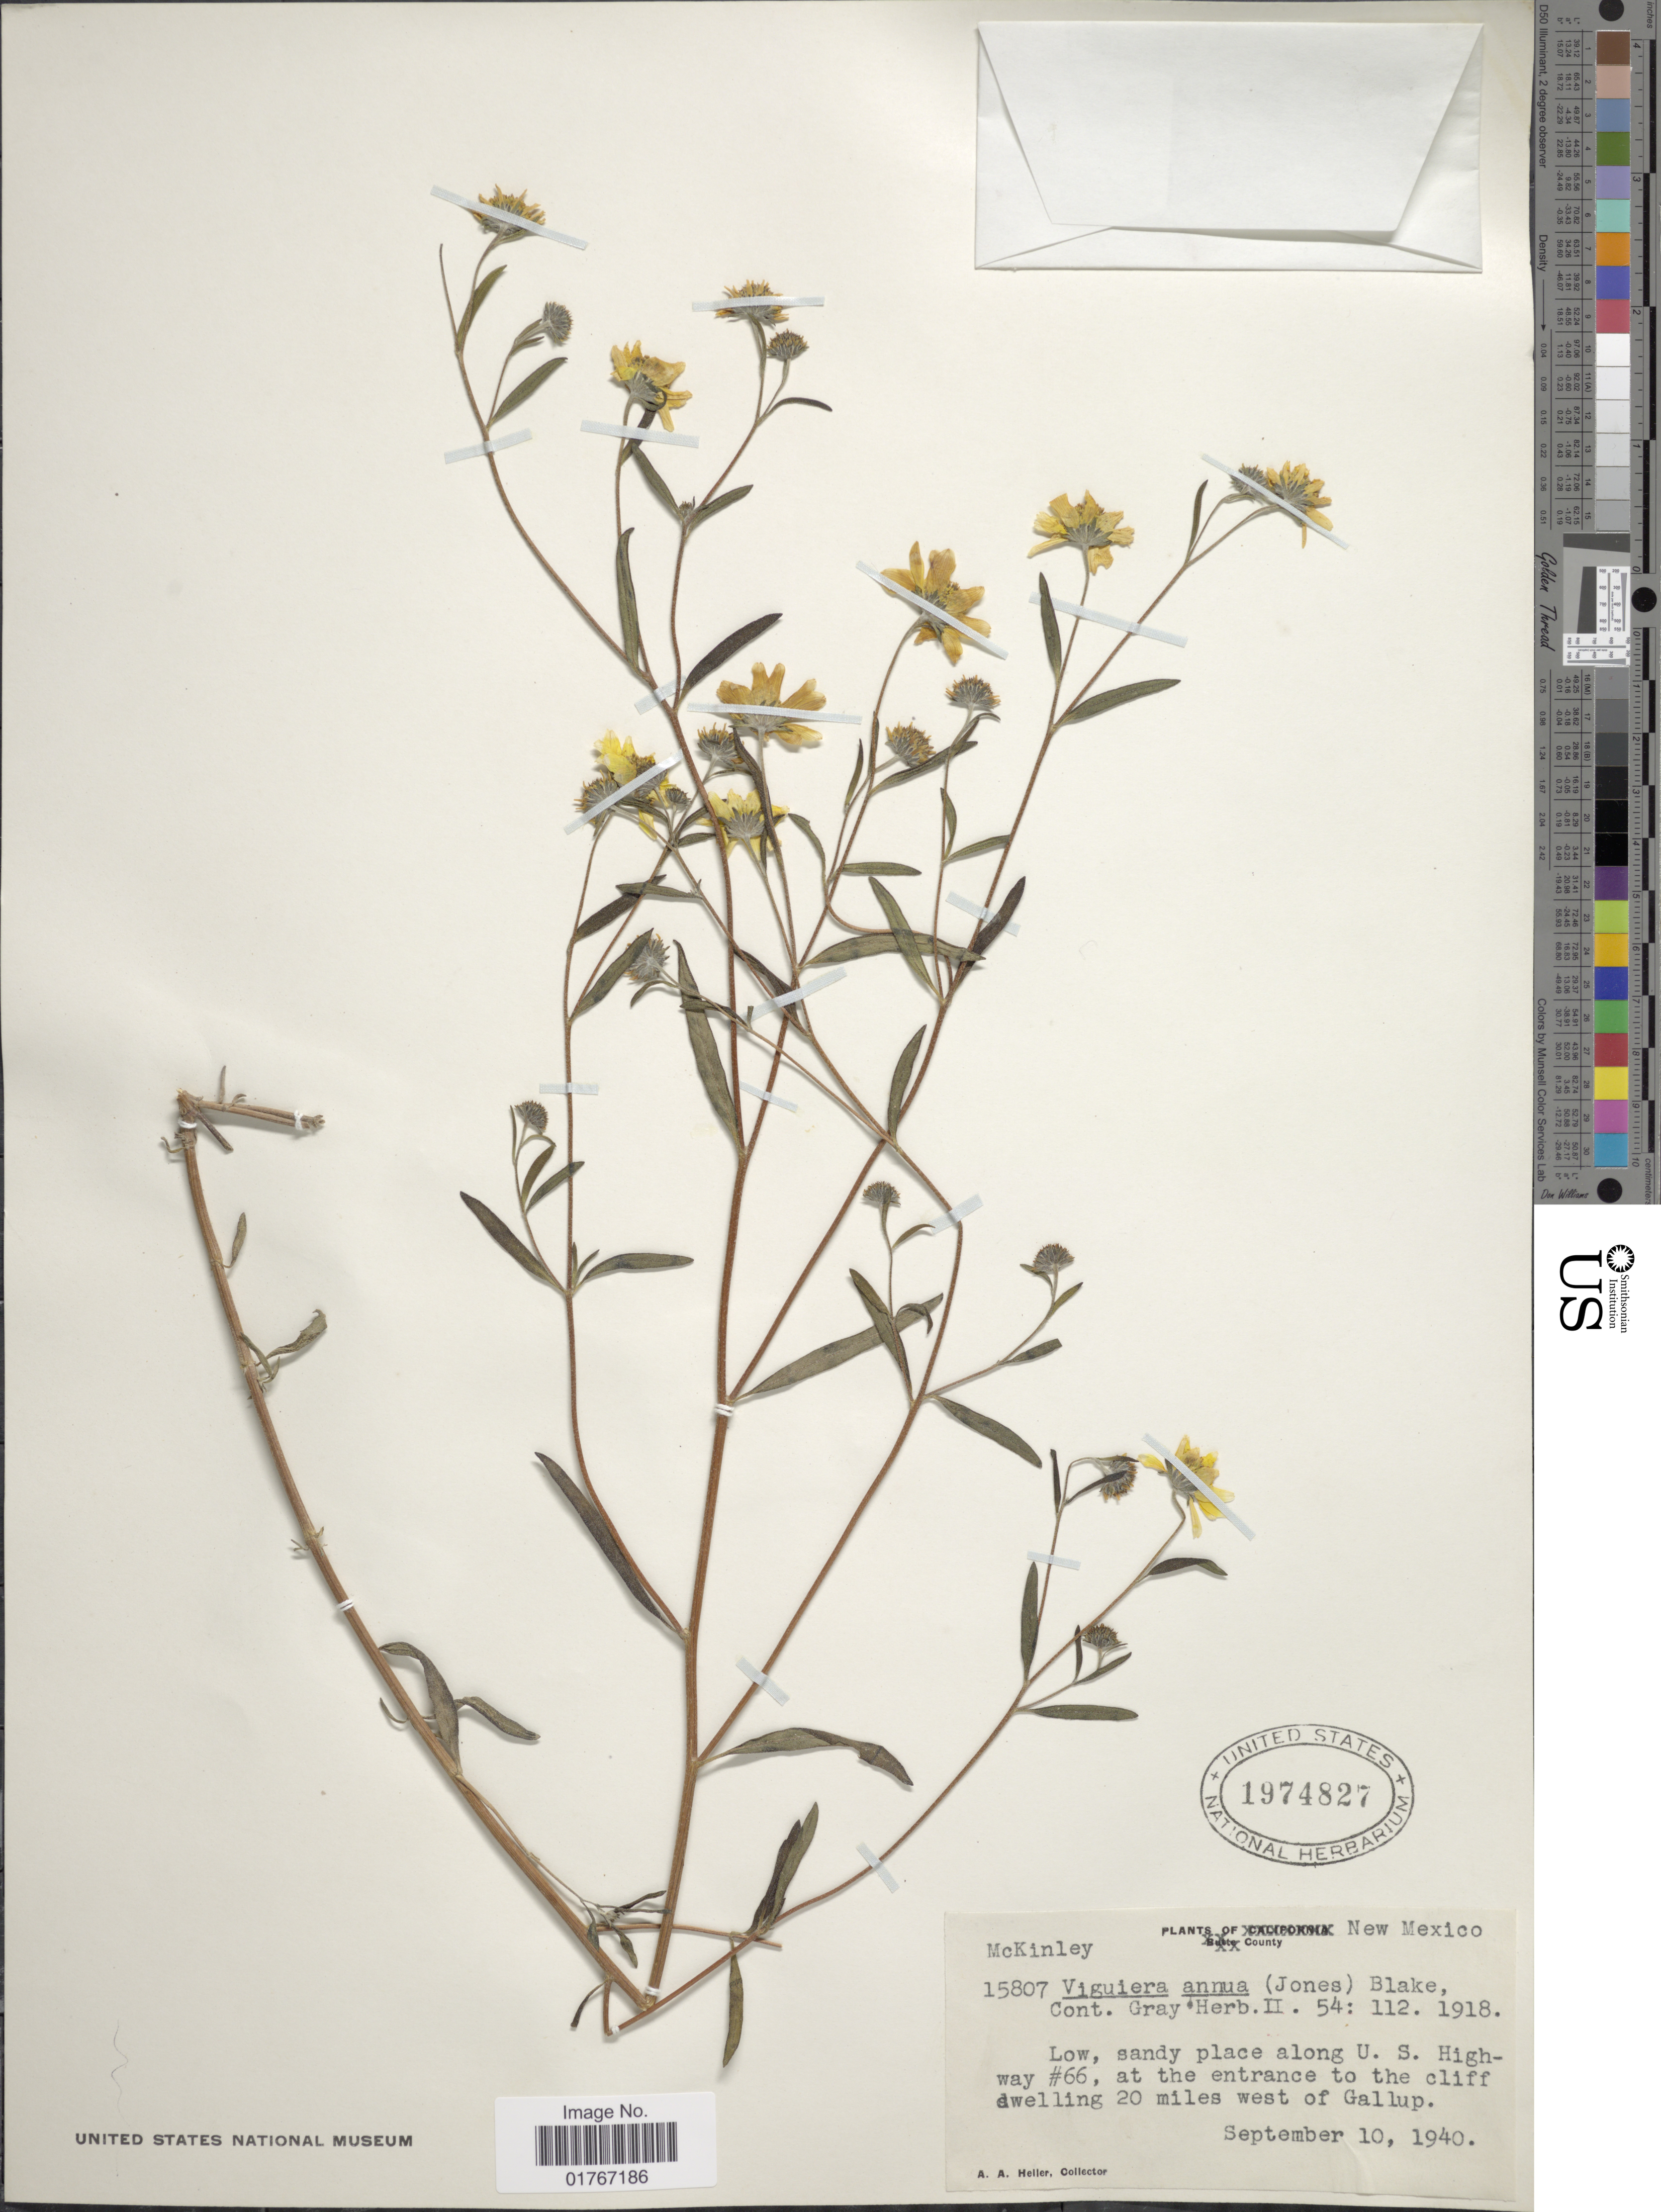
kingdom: Plantae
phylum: Tracheophyta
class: Magnoliopsida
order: Asterales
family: Asteraceae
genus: Heliomeris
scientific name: Heliomeris annua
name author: (M.E. Jones) Cockerell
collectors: A. A. Heller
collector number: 15807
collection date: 1940-09-10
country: United States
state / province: New Mexico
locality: Low, sandy place along U.S. Highway #66, at the entrance to the cliff dwelling 20 miles west of Gallup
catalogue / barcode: US 1974827